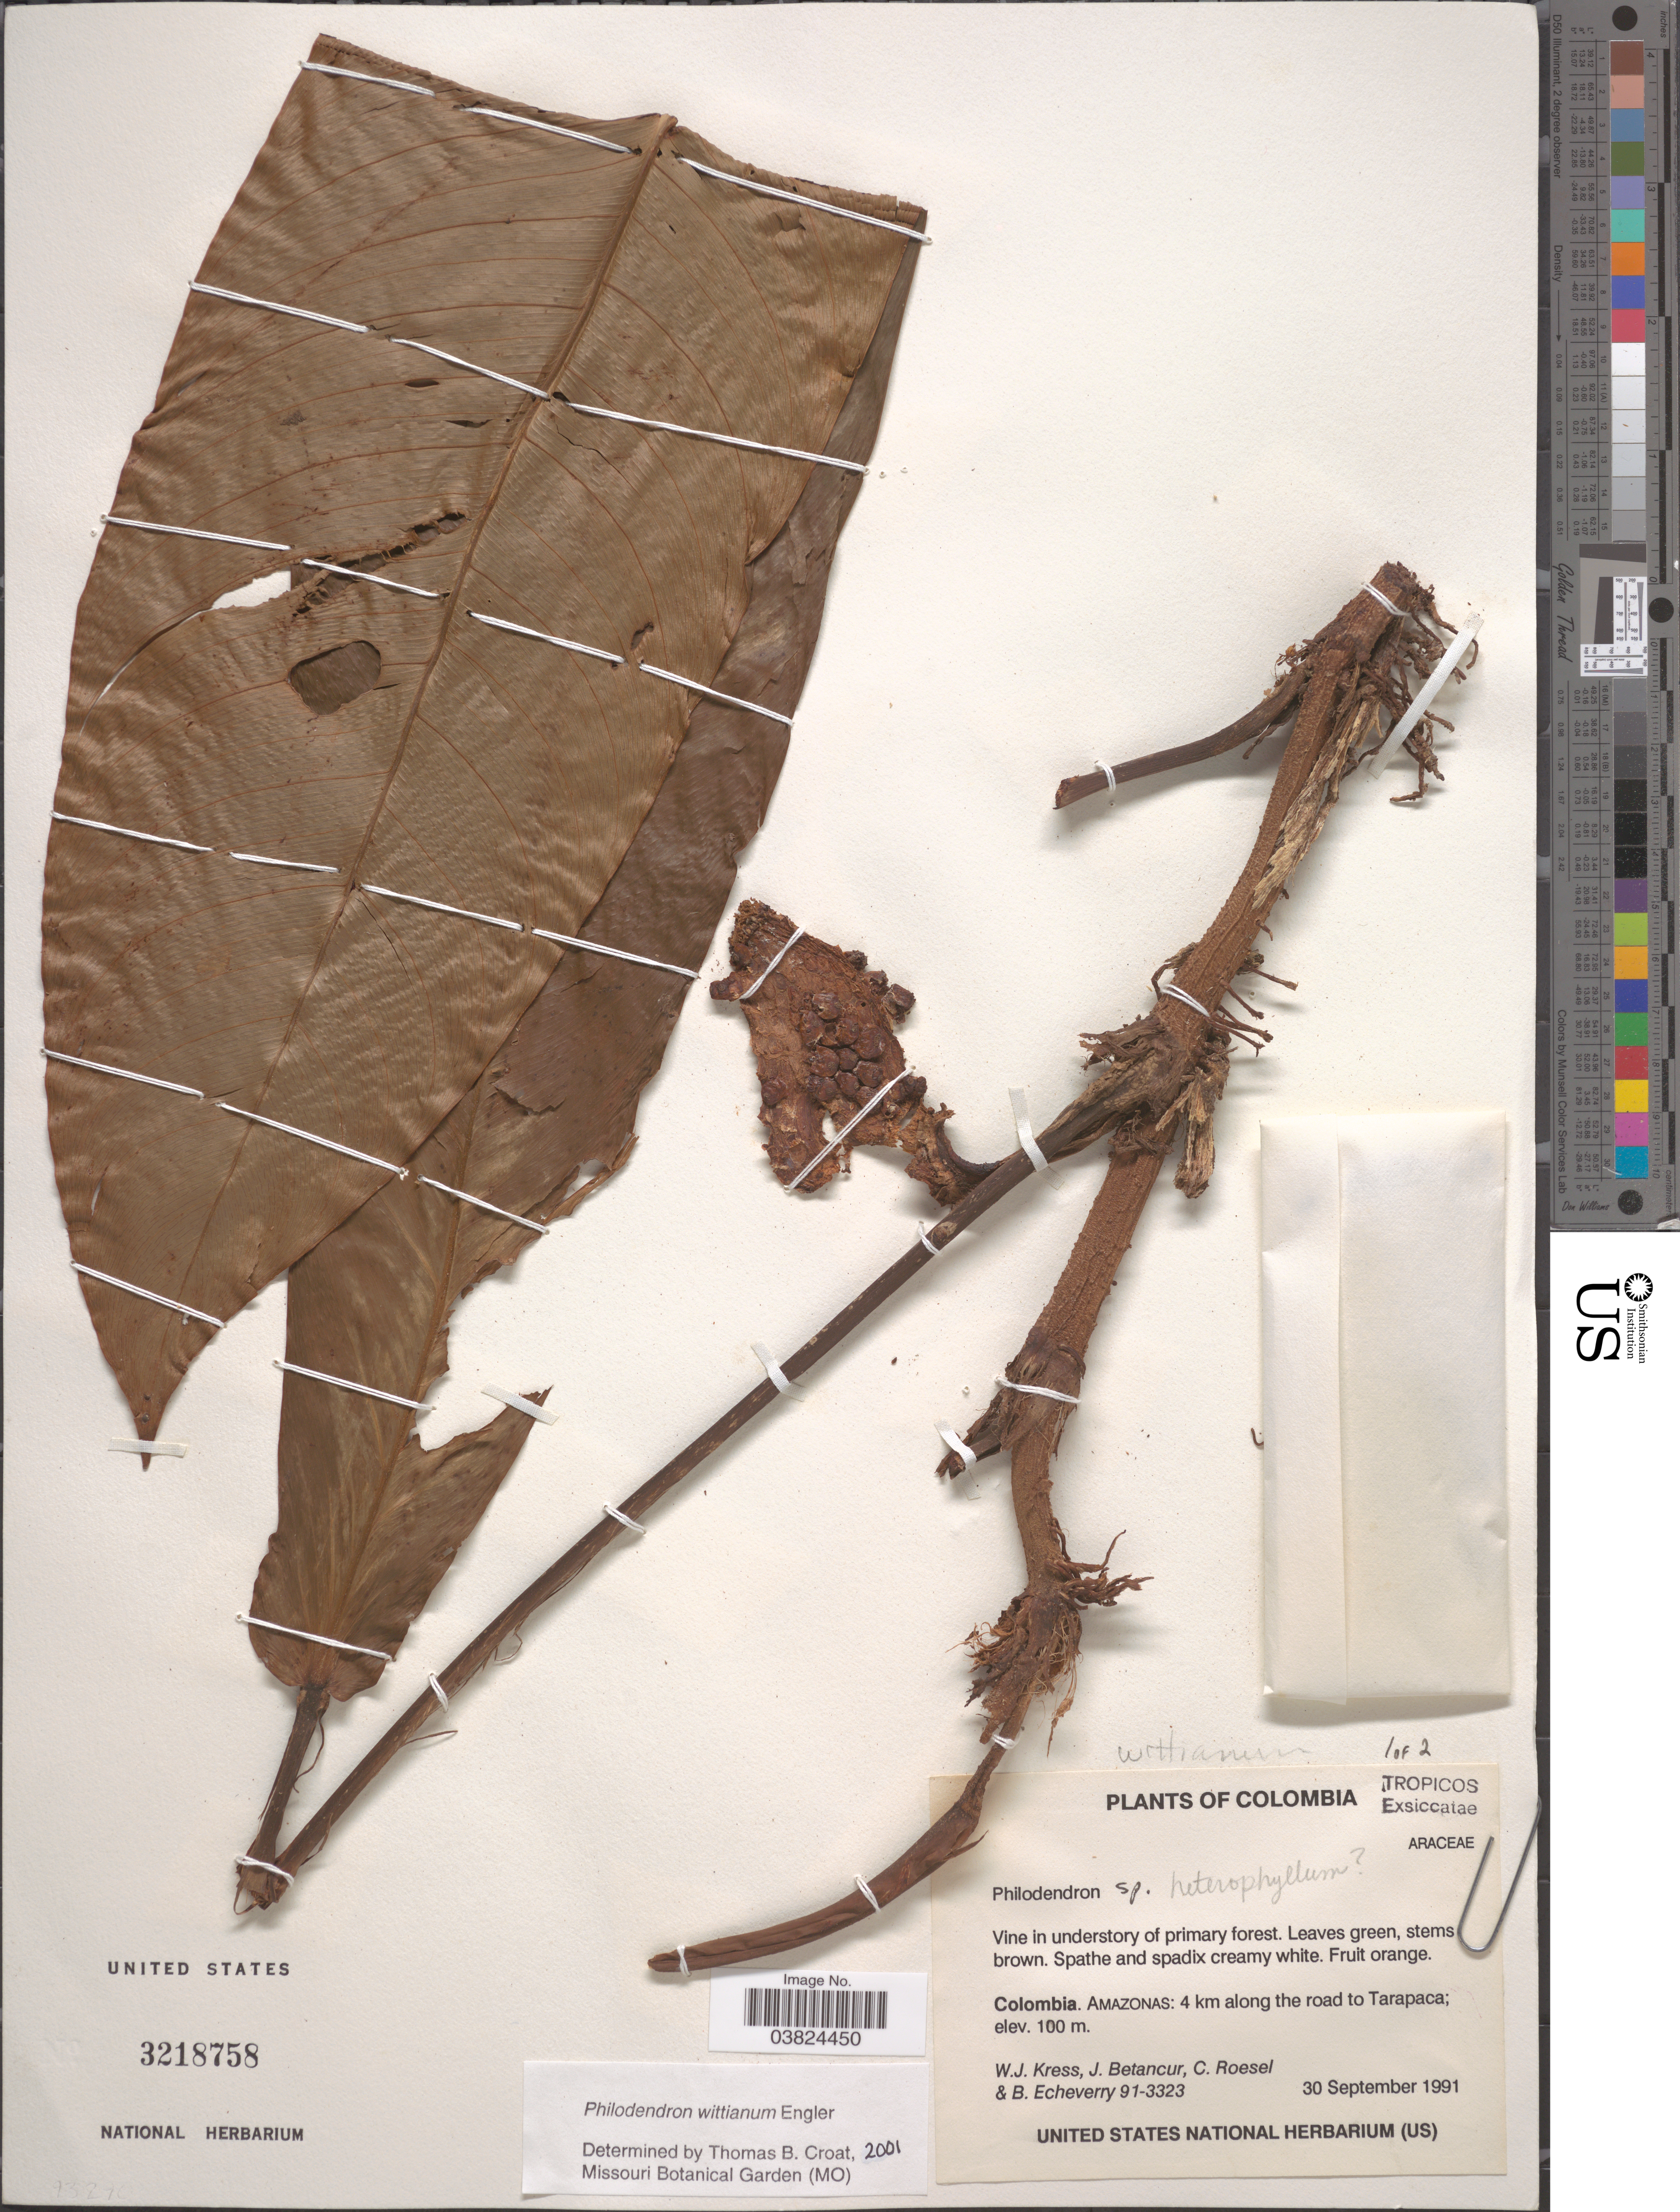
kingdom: Plantae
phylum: Tracheophyta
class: Liliopsida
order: Alismatales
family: Araceae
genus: Philodendron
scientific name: Philodendron wittianum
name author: Engl.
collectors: W. J. Kress, J. Betancur, C. S. Roesel & B. Echeverry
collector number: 91-3323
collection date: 1991-09-30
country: Colombia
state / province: Amazônas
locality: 4 km along the road to Tarapaca.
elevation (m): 100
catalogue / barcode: US 3218758